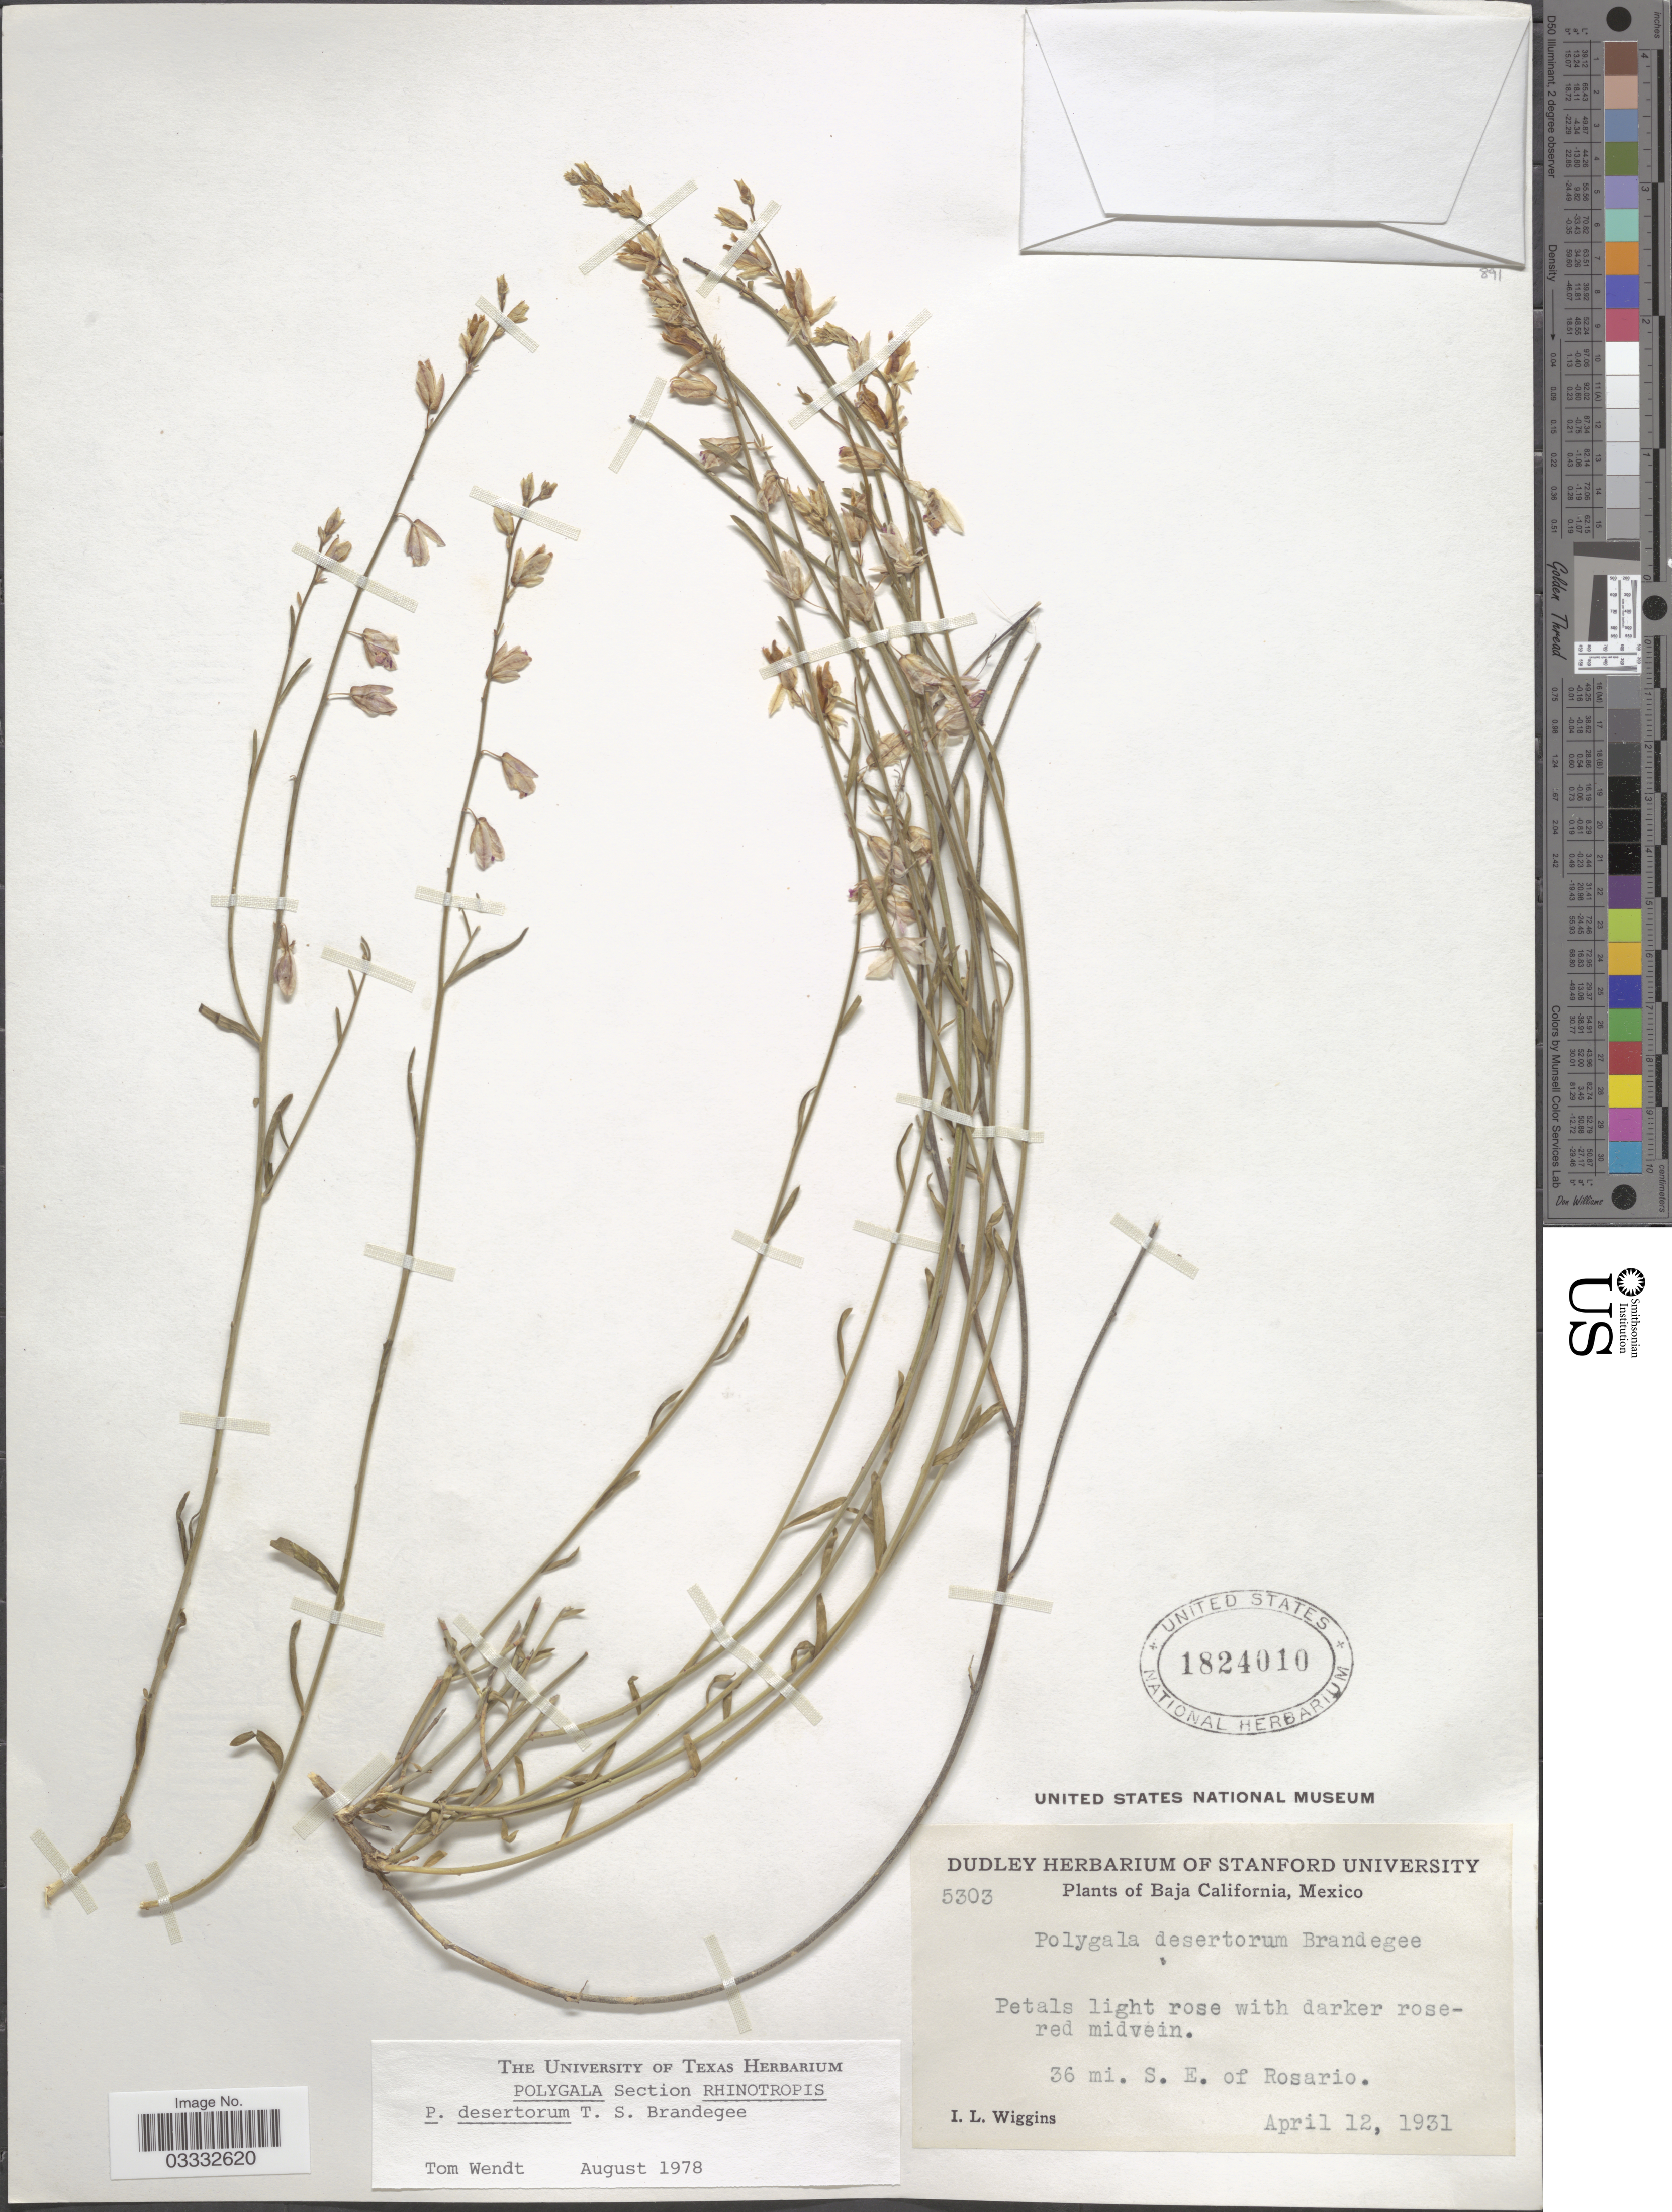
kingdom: Plantae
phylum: Tracheophyta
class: Magnoliopsida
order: Fabales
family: Polygalaceae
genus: Rhinotropis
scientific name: Rhinotropis desertorum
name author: (K. Brandegee) J.R. Abbott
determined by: Strong, Mark T., (BOT), Smithsonian Institution - National Museum of Natural History (UNITED STATES)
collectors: I. L. Wiggins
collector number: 5303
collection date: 1931-04-12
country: Mexico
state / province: Baja California Norte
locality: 36 mi. S. E. of Rosario.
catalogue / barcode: US 1824010